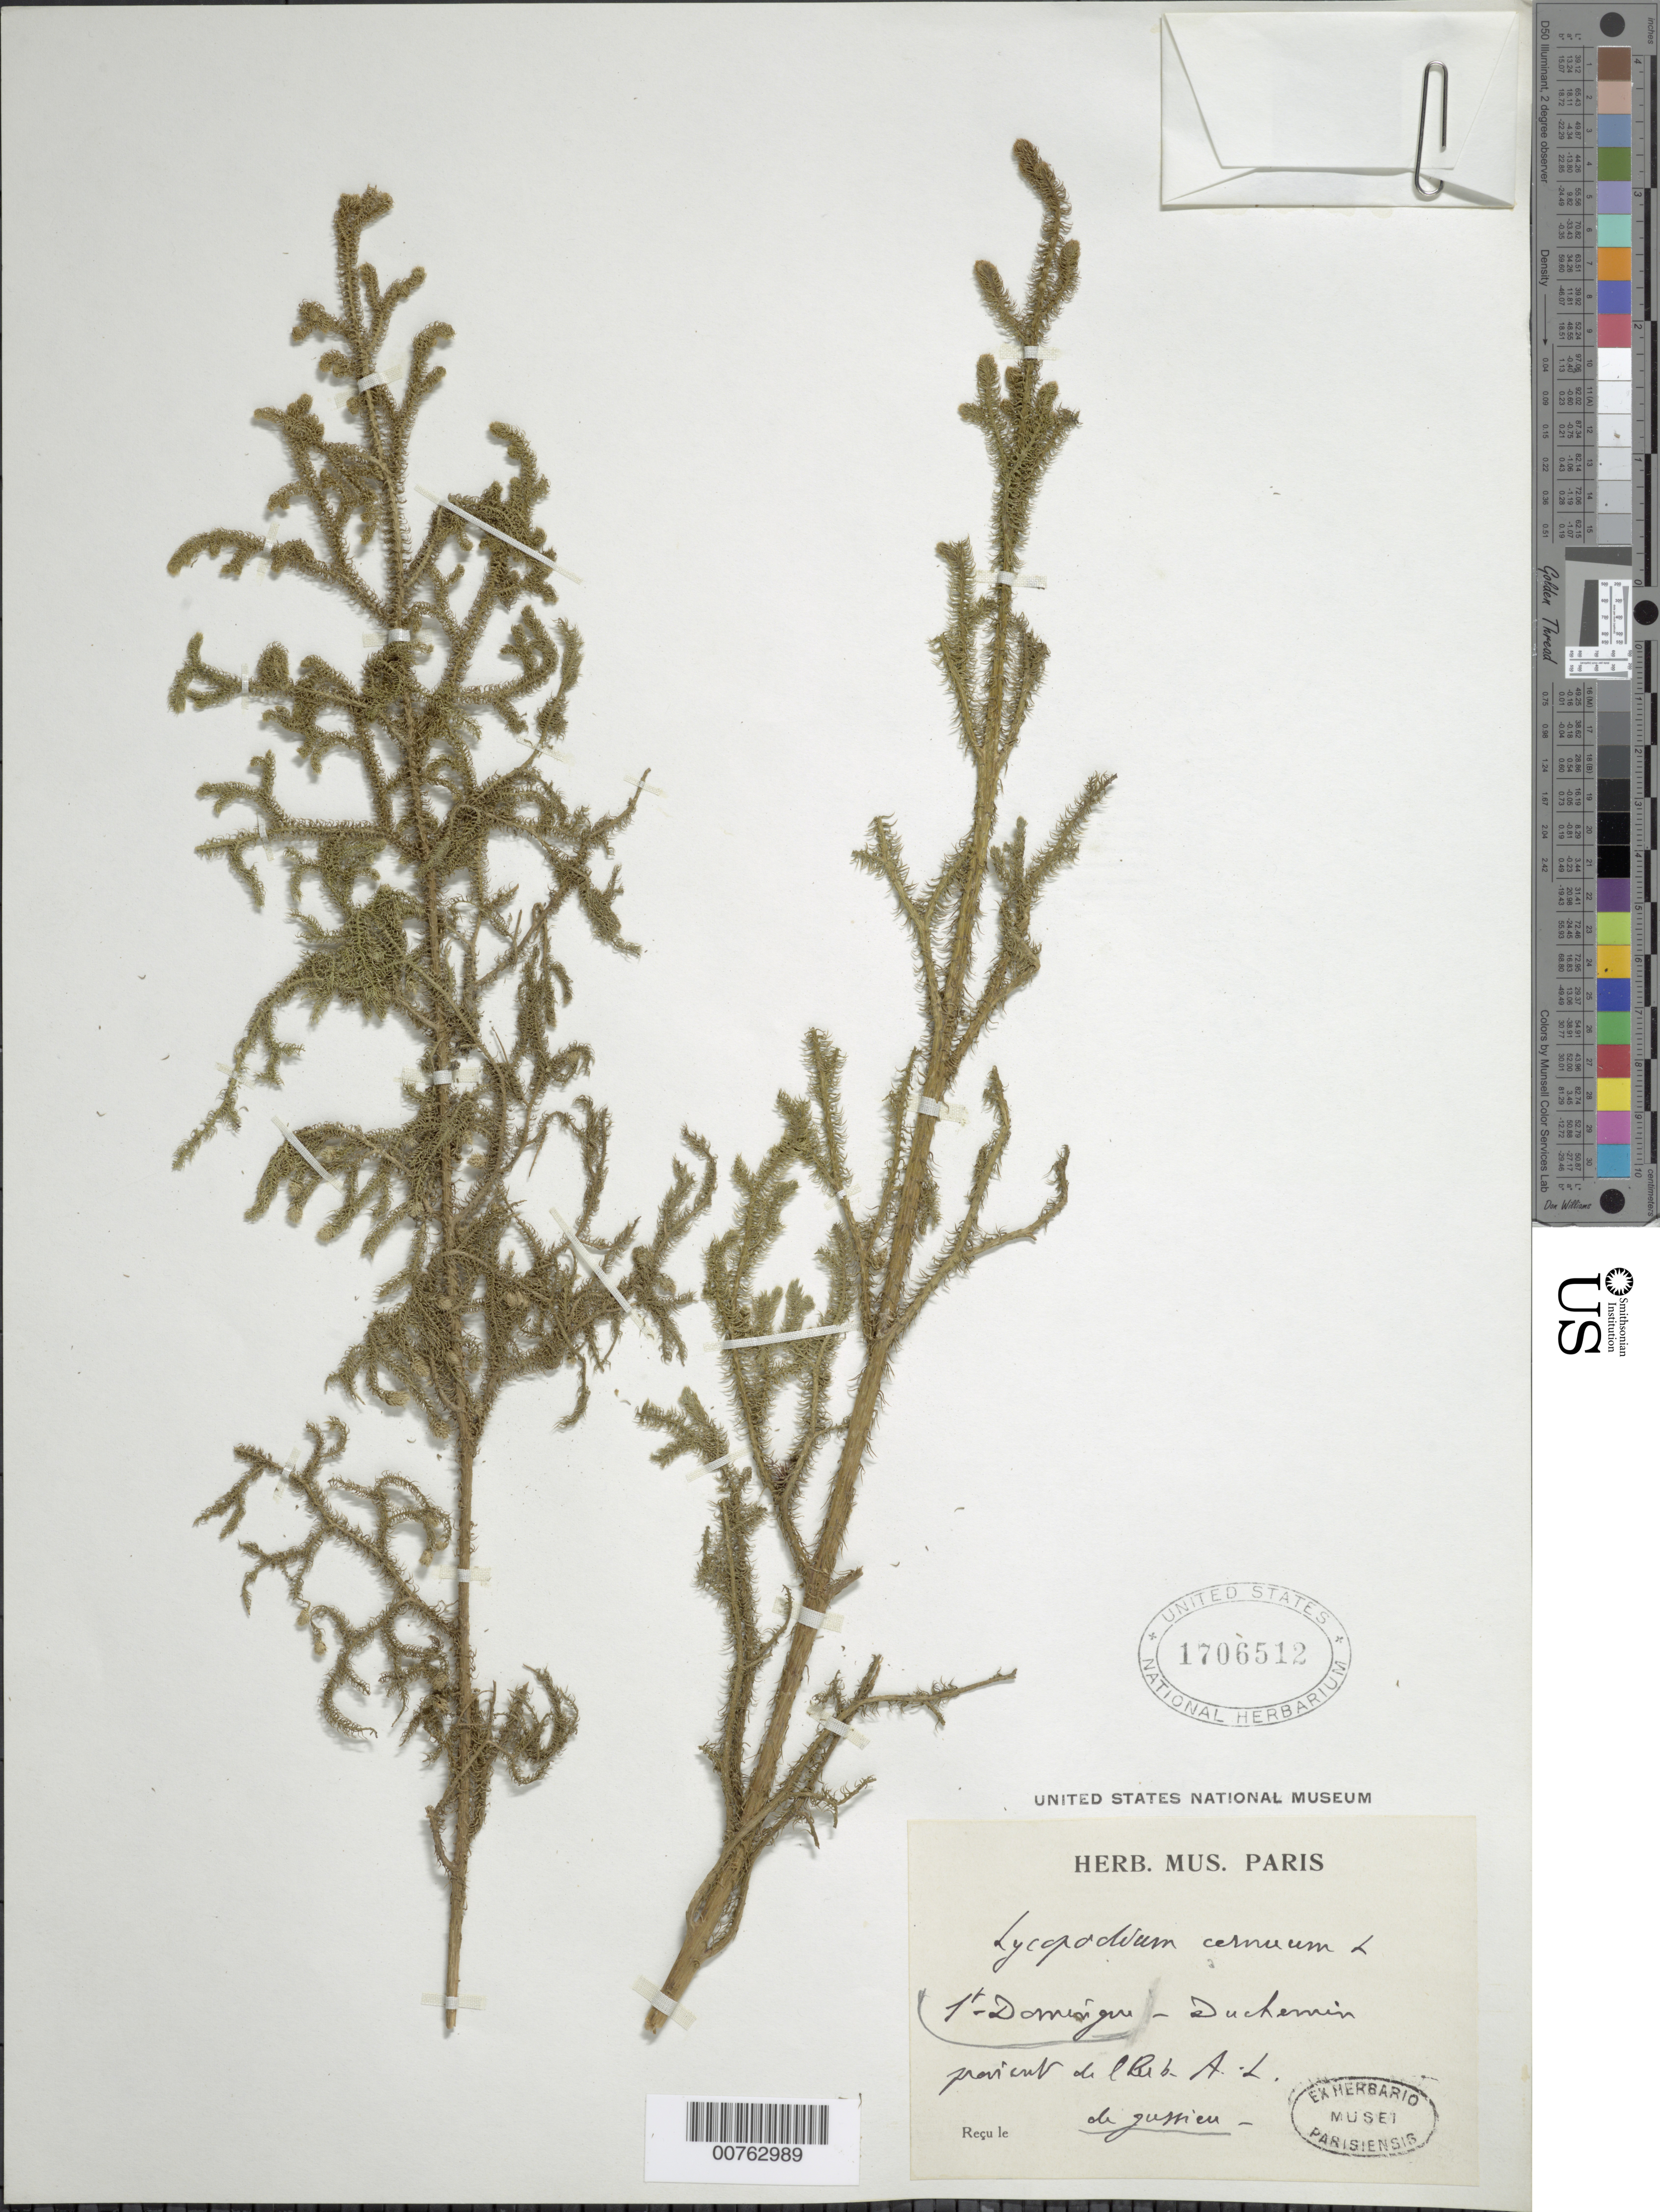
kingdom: Plantae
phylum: Tracheophyta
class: Lycopodiopsida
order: Lycopodiales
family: Lycopodiaceae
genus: Palhinhaea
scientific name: Palhinhaea cernua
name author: (L.) Vasc. & Franco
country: Dominican Republic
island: Hispaniola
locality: Unknown - specimen from Herbarium of A.L. de Jussieu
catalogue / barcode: US 1706512